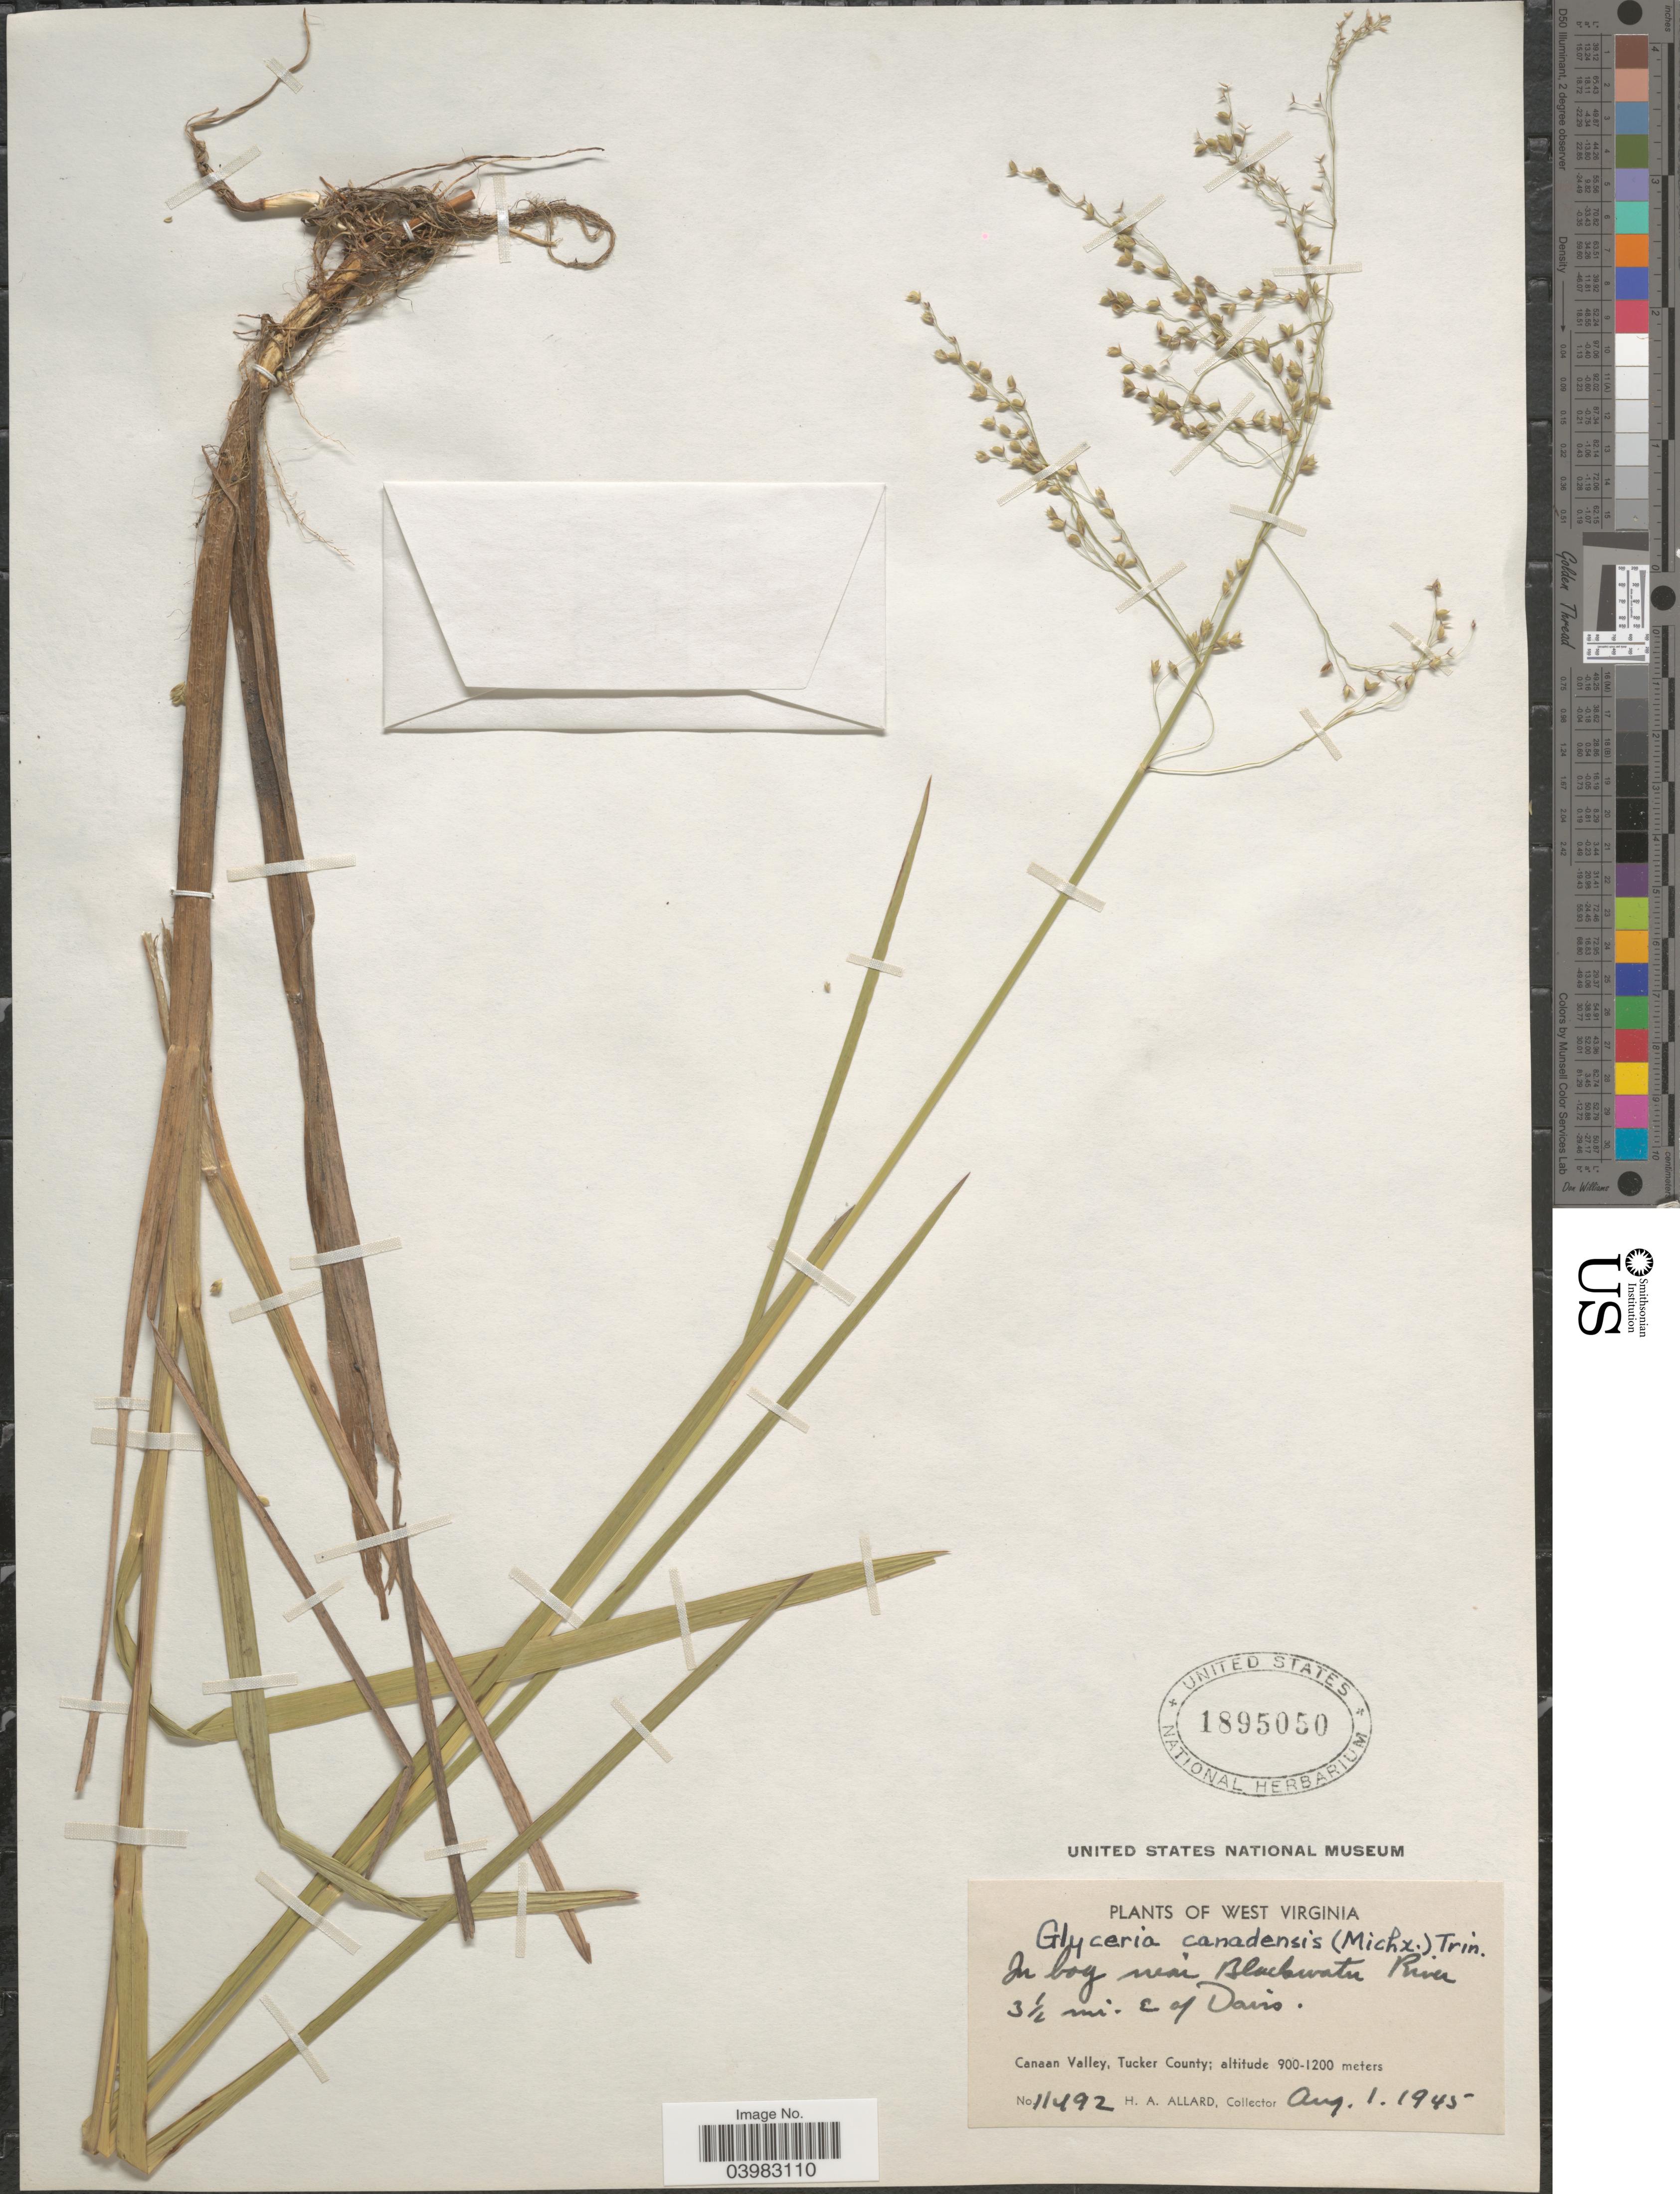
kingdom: Plantae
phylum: Tracheophyta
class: Liliopsida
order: Poales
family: Poaceae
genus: Glyceria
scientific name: Glyceria canadensis var. laxa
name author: (Scribn.) Hitchc.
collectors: H. A. Allard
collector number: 11492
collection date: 1945-08-01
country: United States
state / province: West Virginia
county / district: Tucker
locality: In bog near Blackwater River 3½ mi. E of Davis. Canaan Valley, Tucker County.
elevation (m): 900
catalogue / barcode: US 1895050